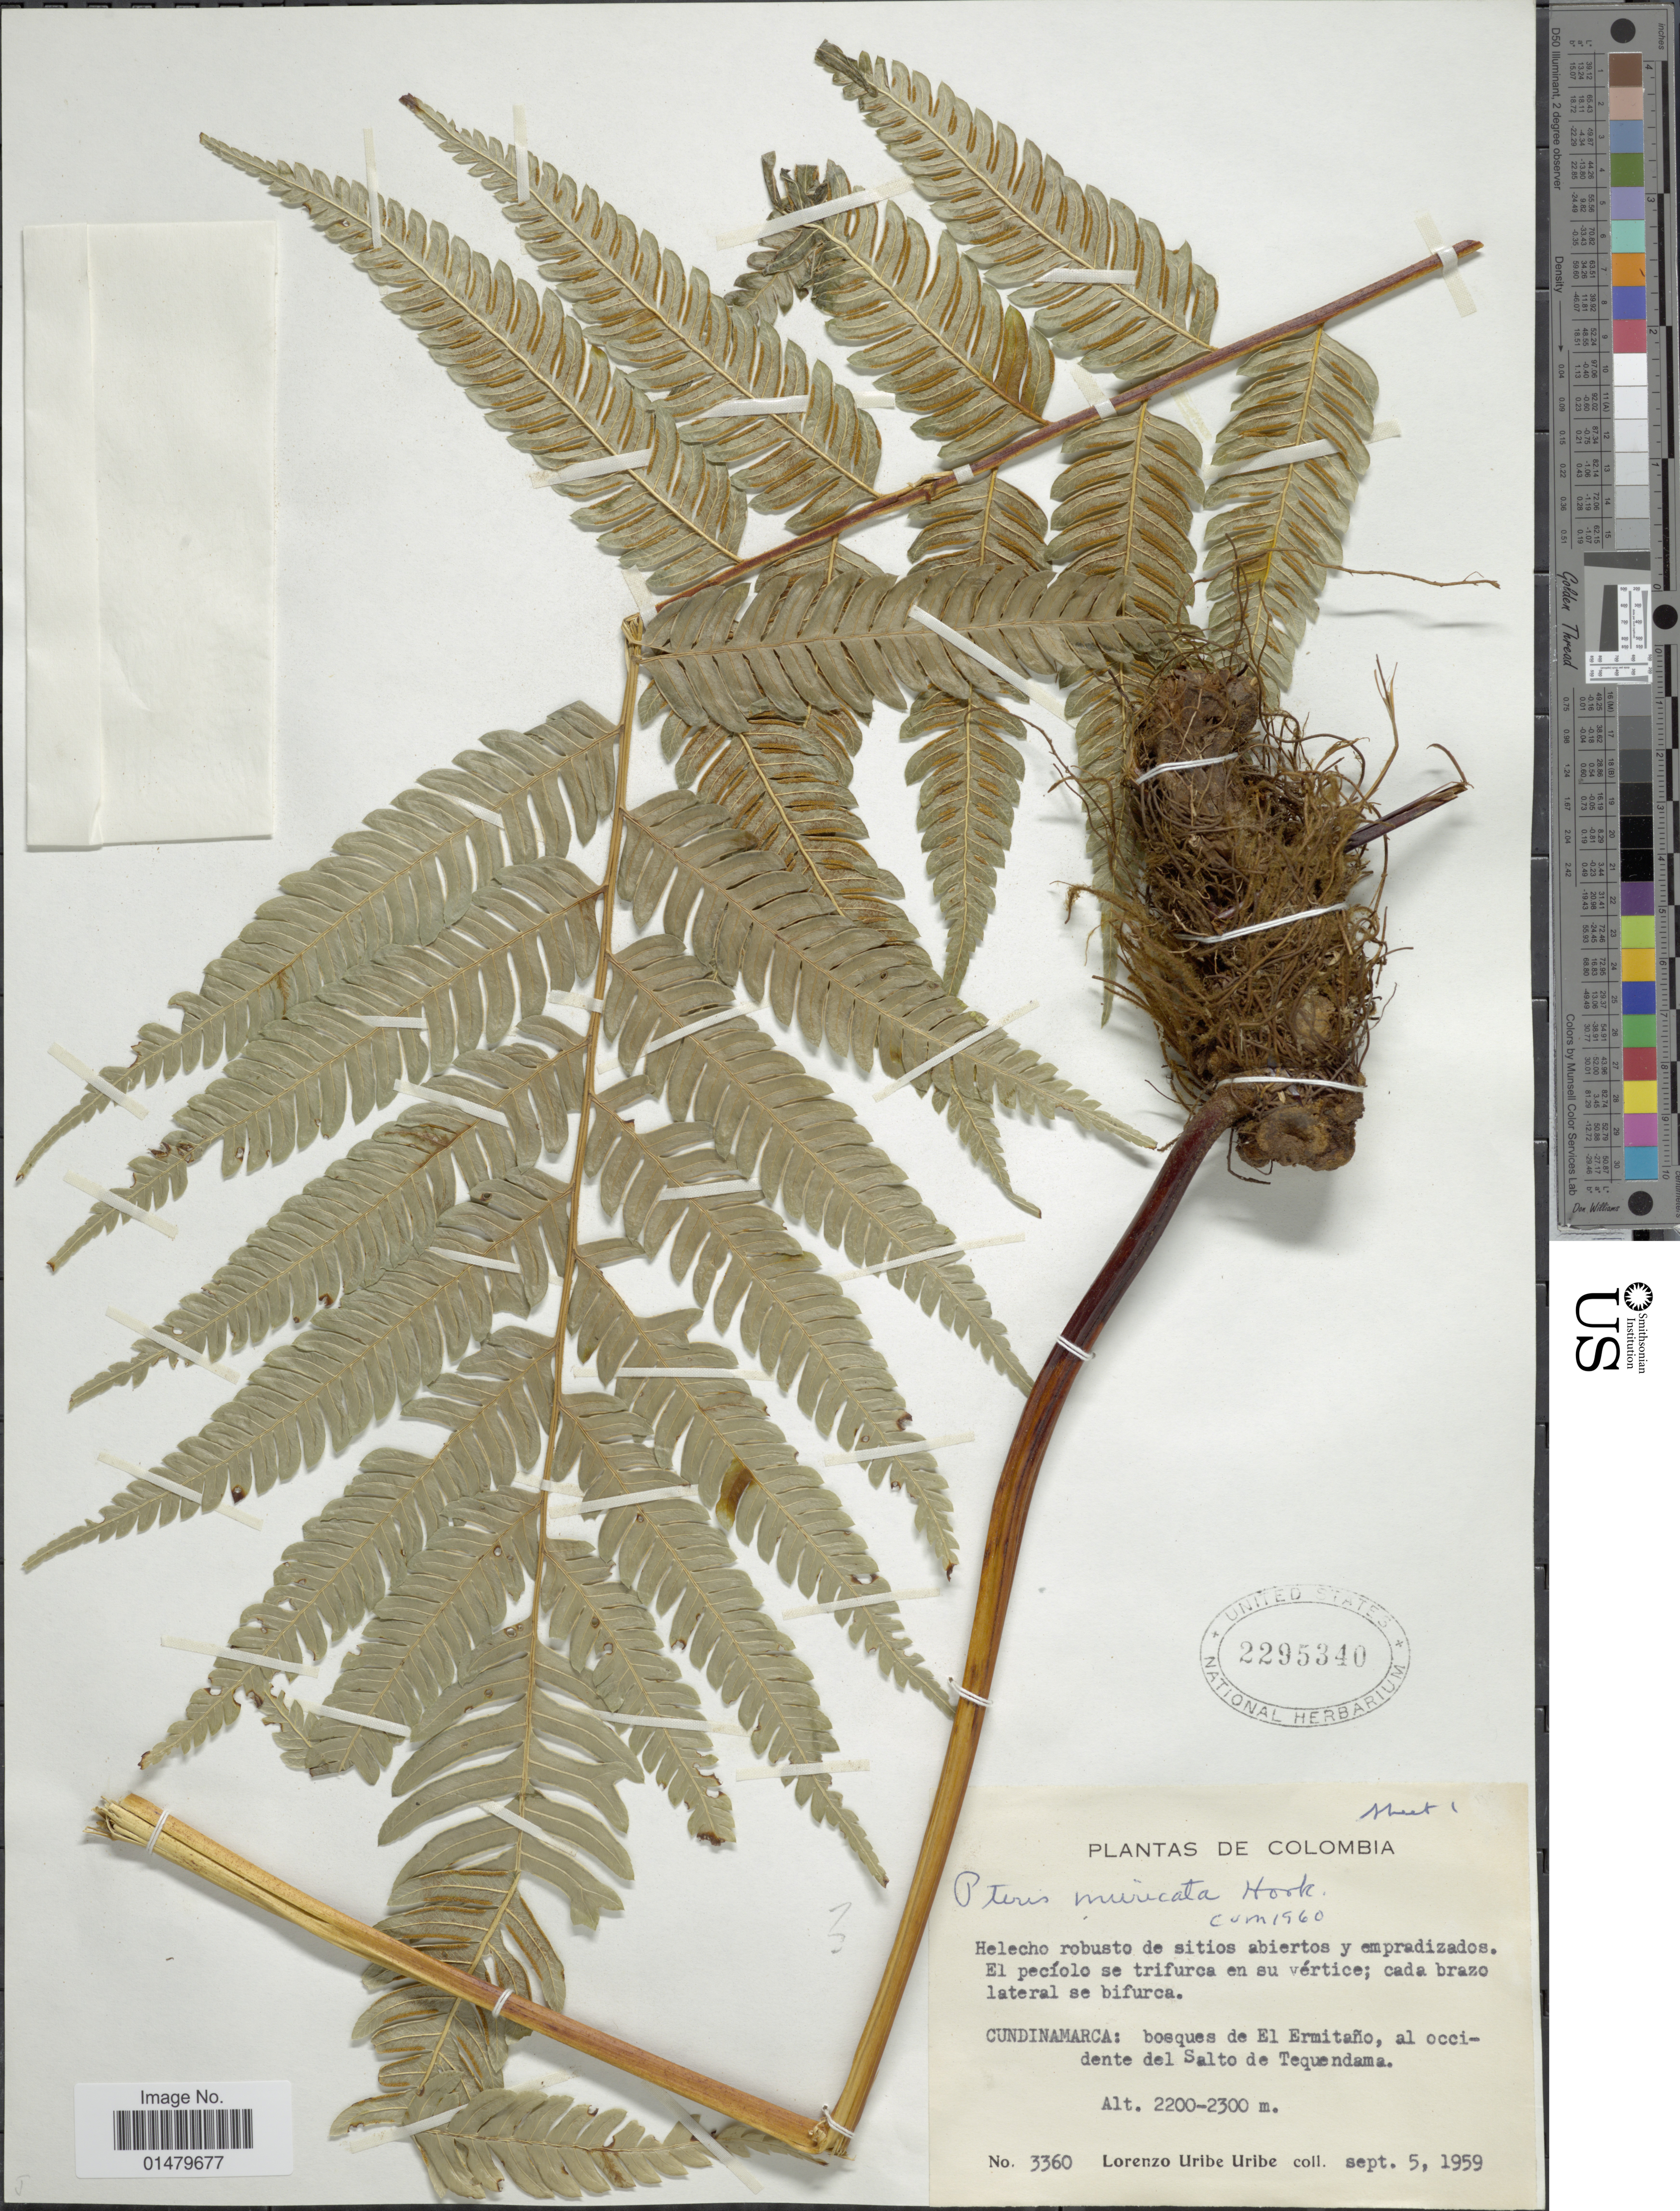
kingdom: Plantae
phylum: Tracheophyta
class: Polypodiopsida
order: Polypodiales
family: Pteridaceae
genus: Pteris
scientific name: Pteris muricatopedata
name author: A.L. Arbeláez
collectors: L. Uribe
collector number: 3360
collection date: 1959-09-05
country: Colombia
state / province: Cundinamarca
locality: Bosques de El Ermitano, al occidente del Salto de Tequendama.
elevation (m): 2200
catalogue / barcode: US 2295340